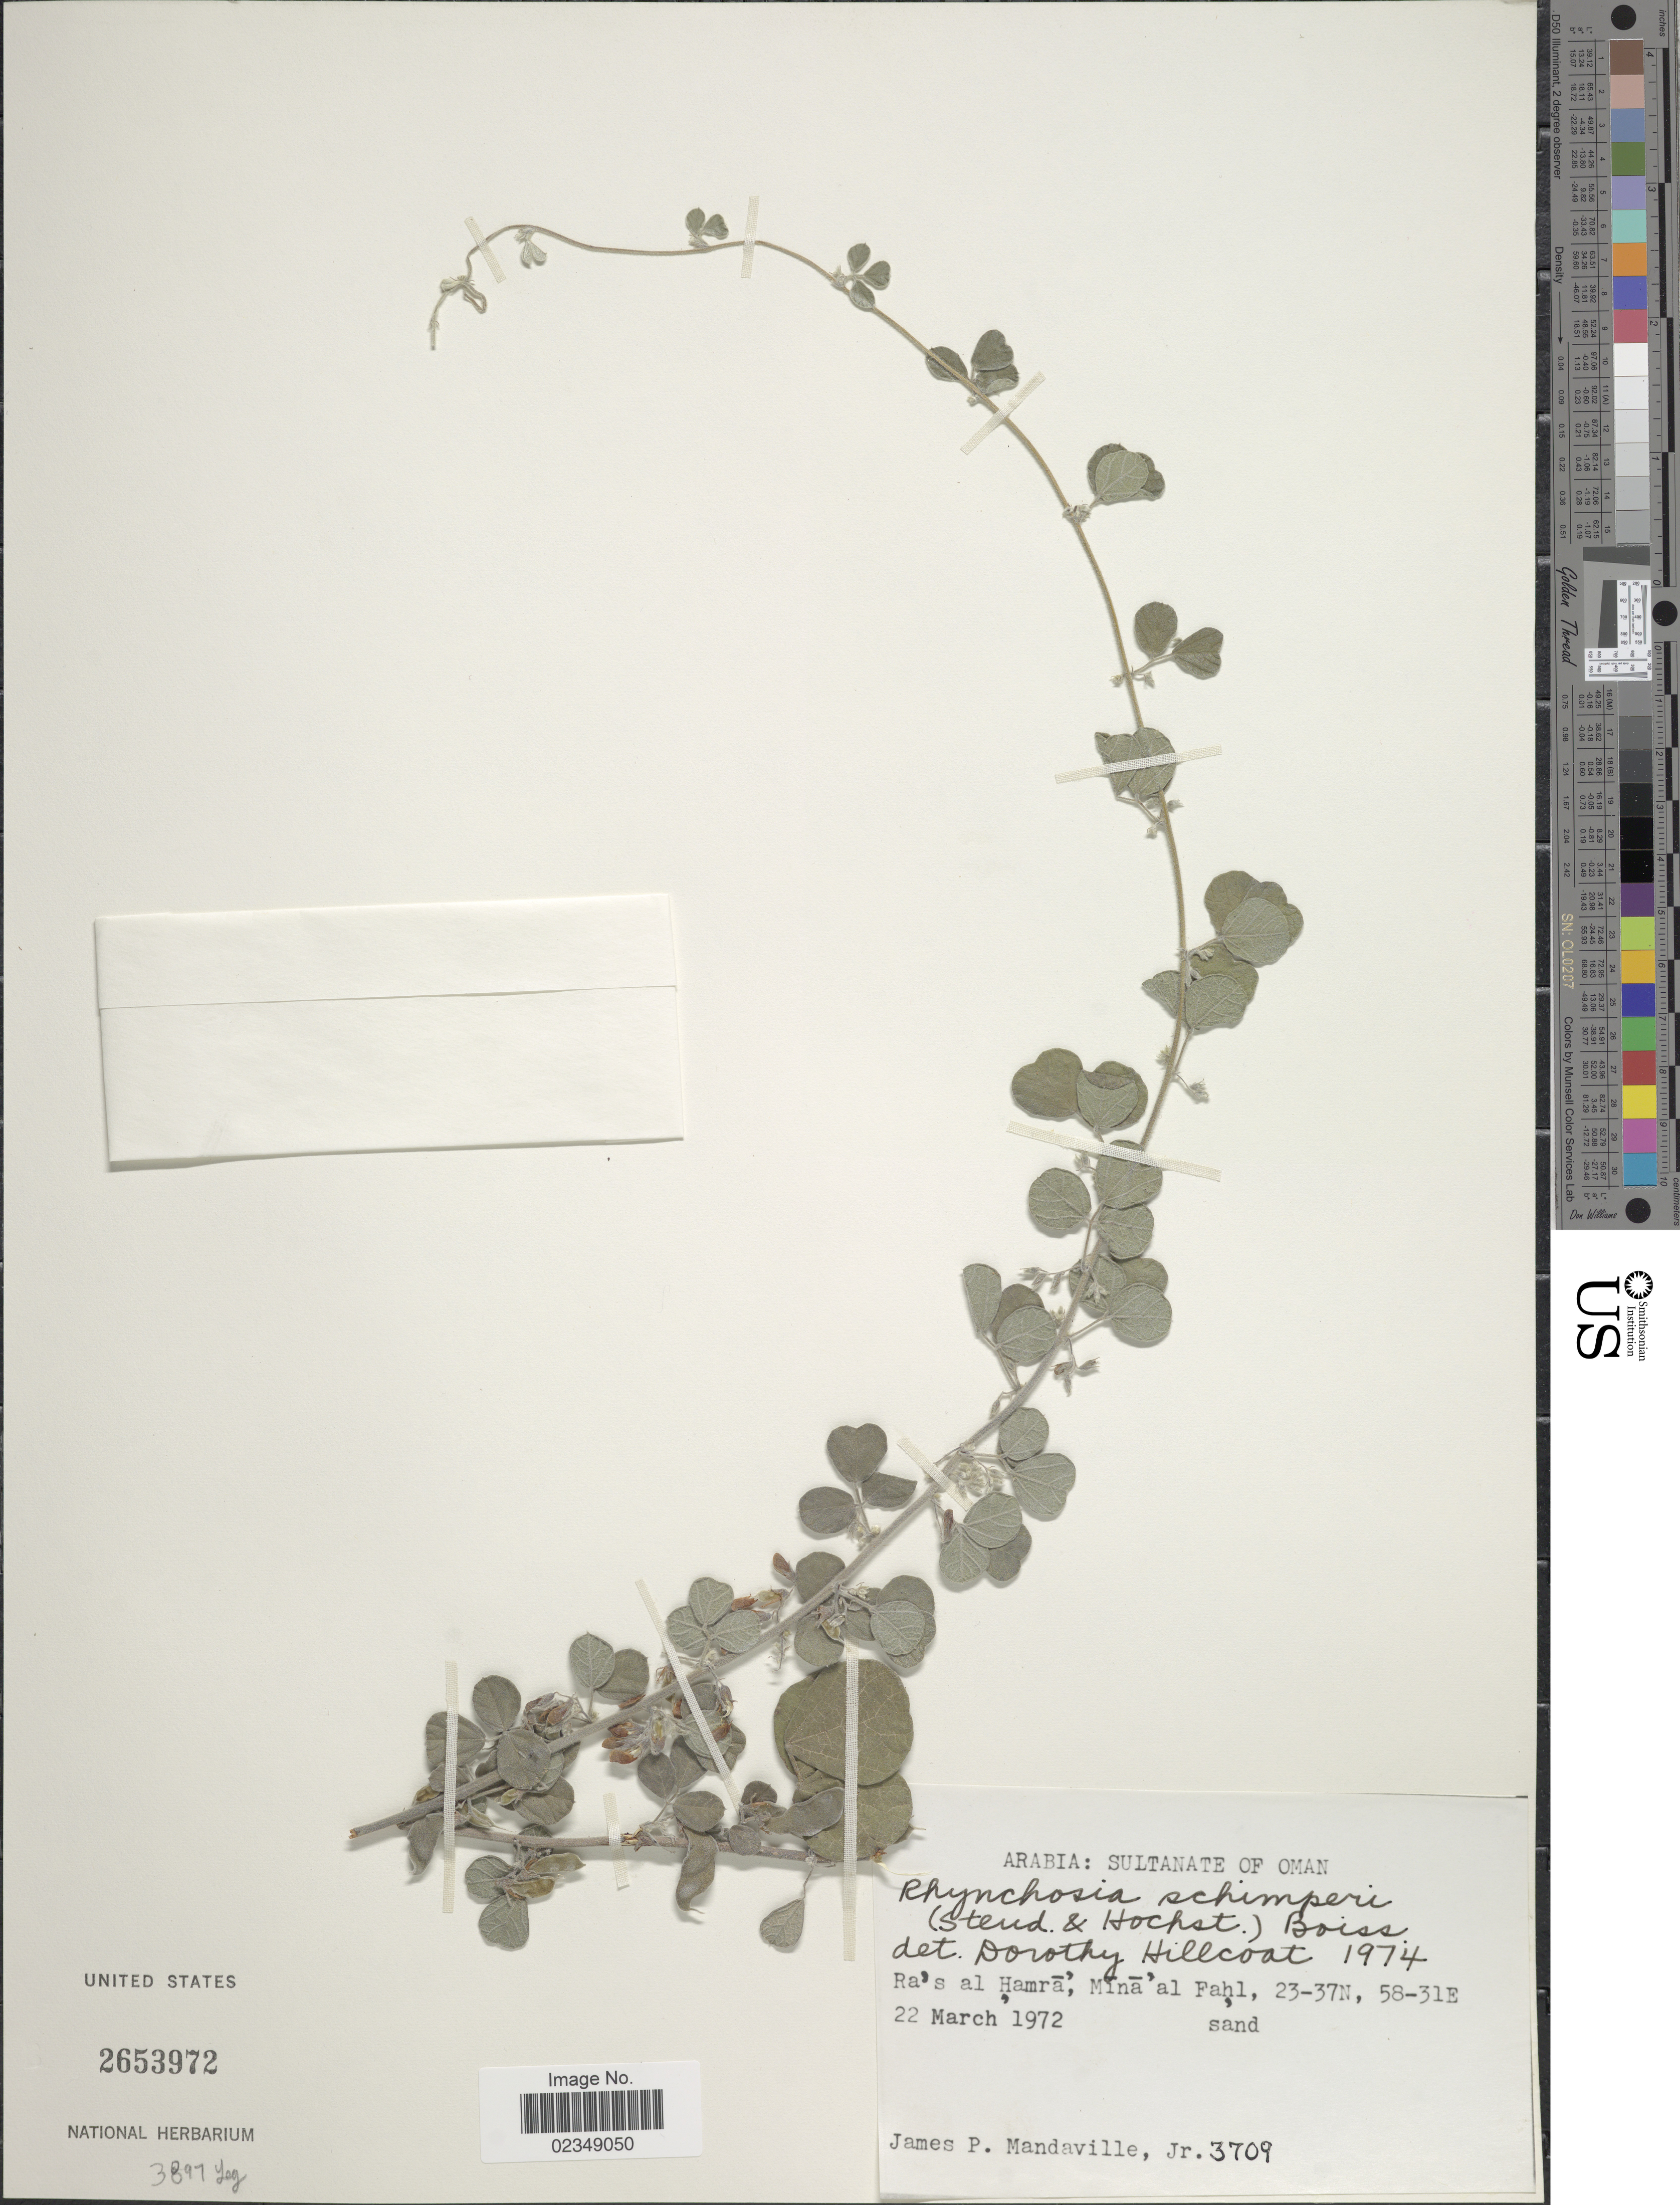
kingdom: Plantae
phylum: Tracheophyta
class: Magnoliopsida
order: Fabales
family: Fabaceae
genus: Rhynchosia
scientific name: Rhynchosia schimperi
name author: Hochst. ex Baker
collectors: J. Mandaville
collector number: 3709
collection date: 1972-03-22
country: Oman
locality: Arabia: Sultanate of Oman, R's al Hamra, Mina al Fahl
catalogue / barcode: US 2653972